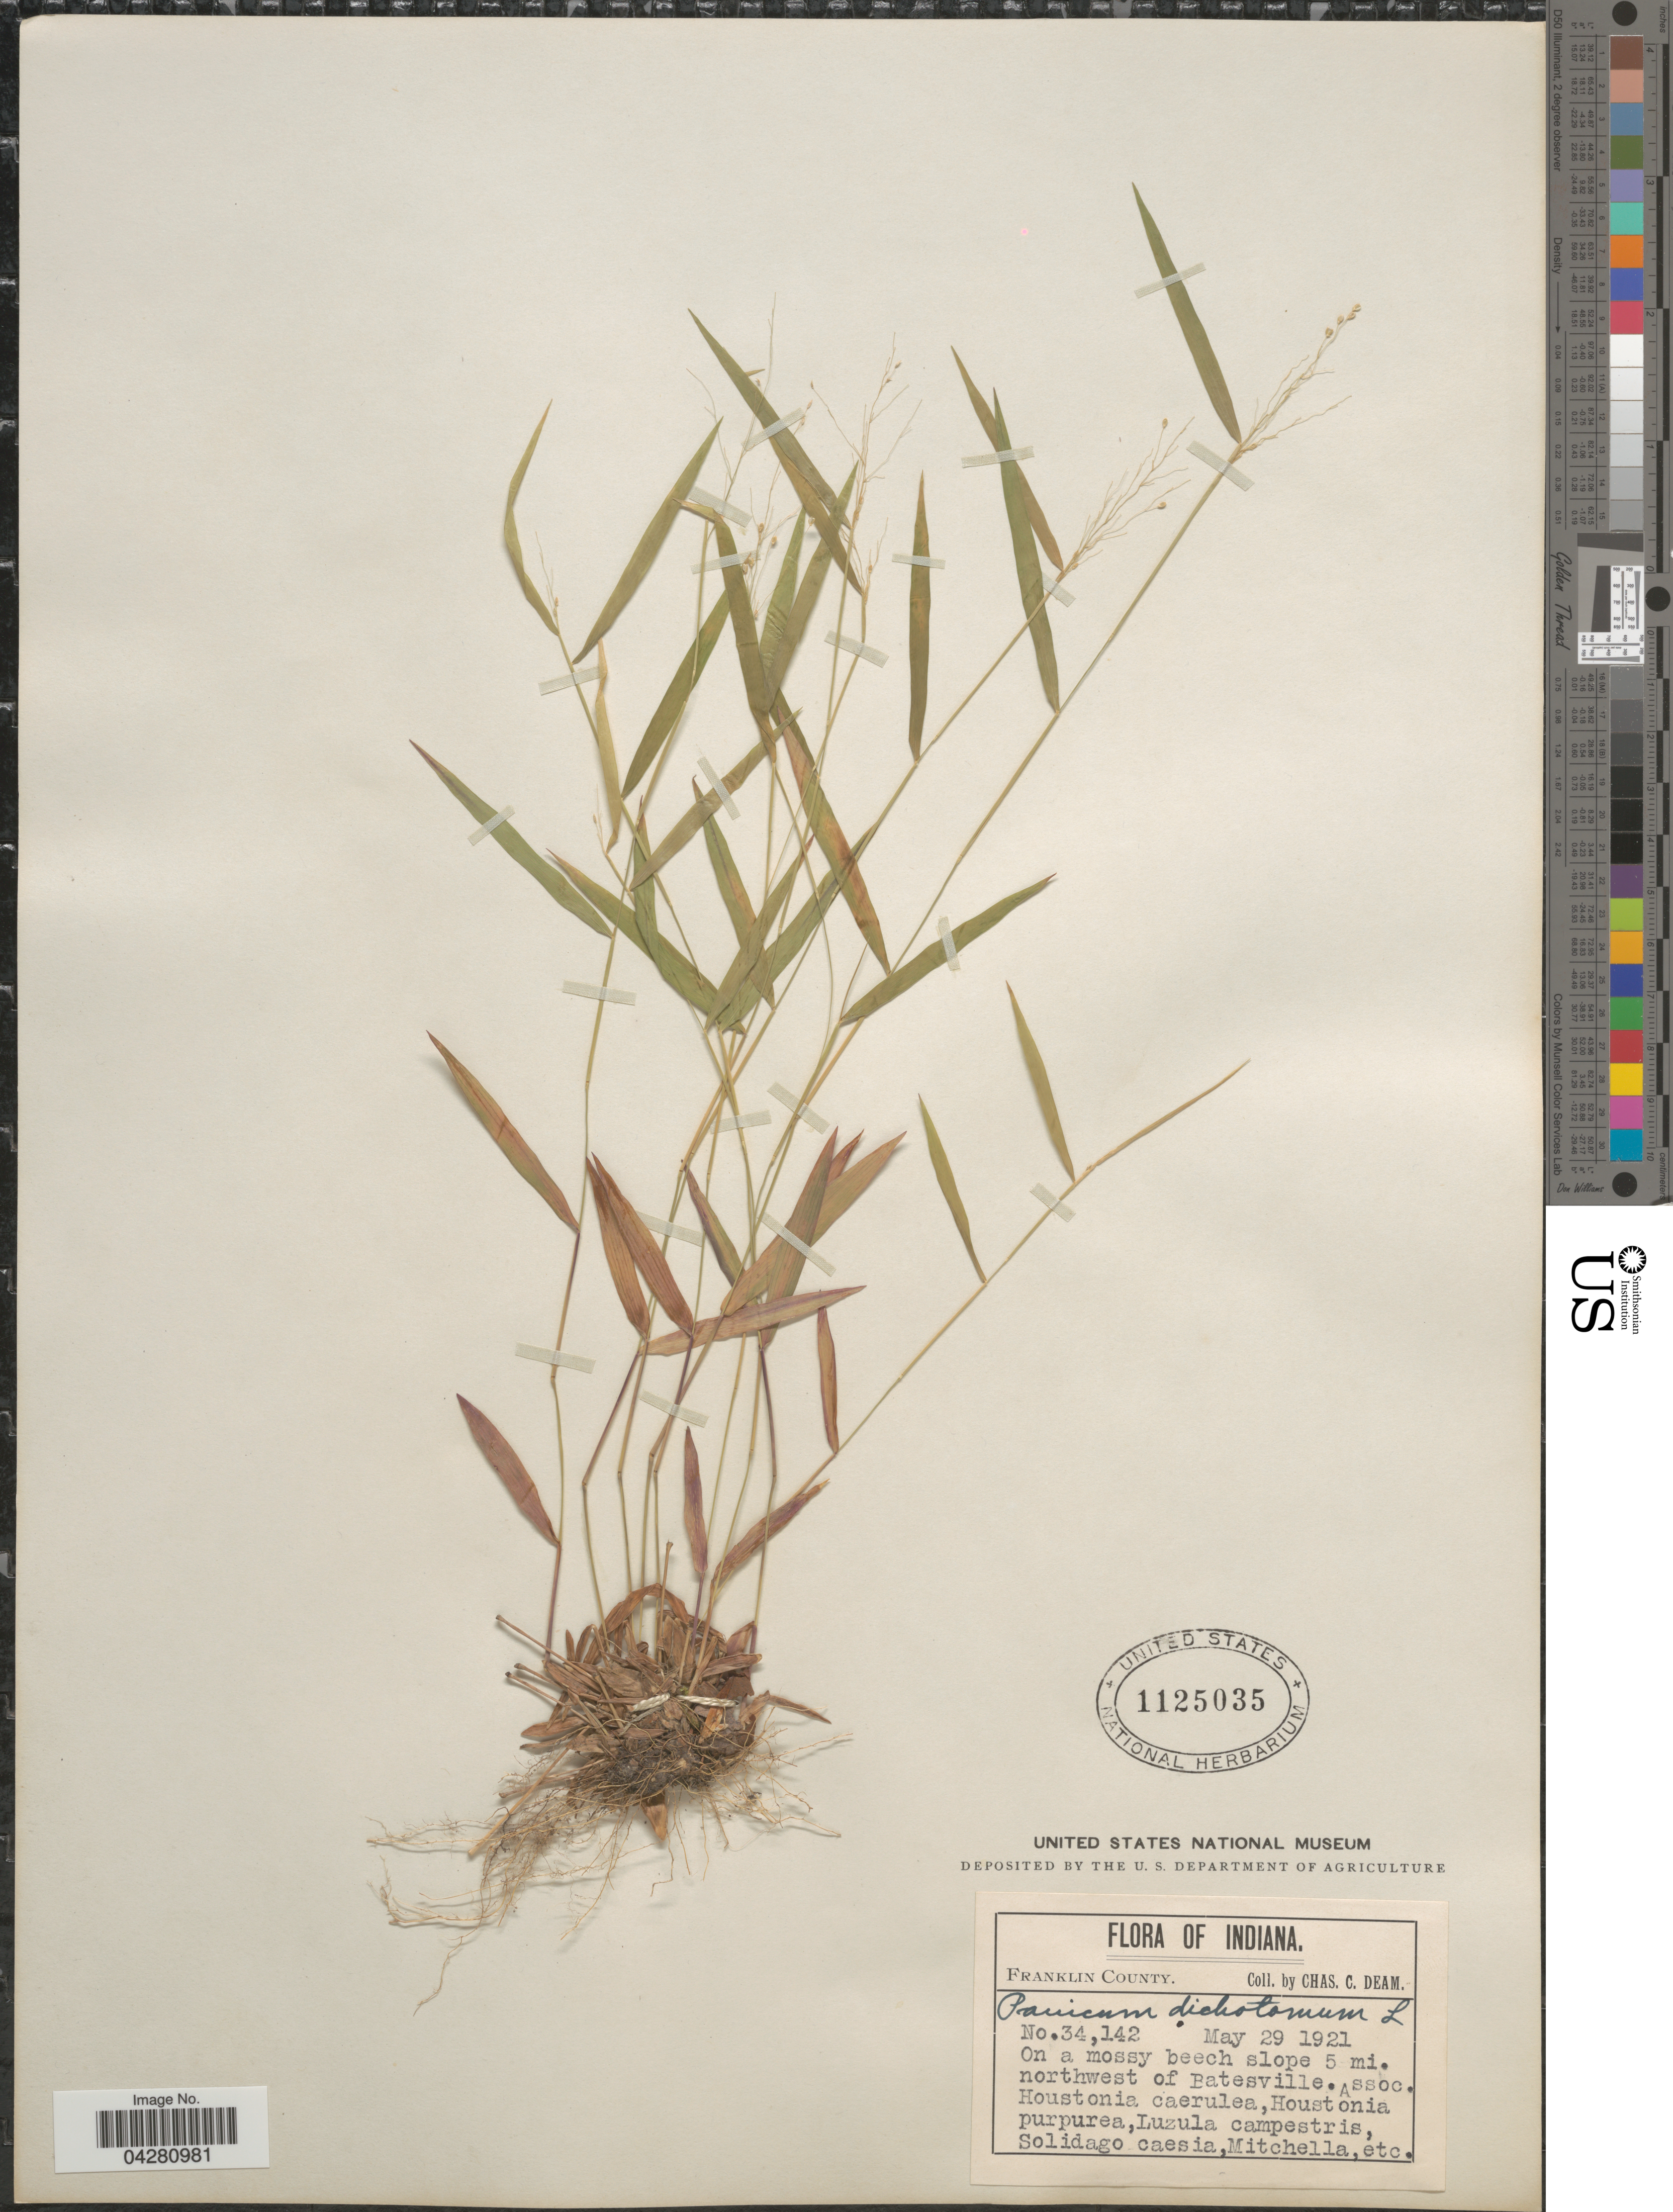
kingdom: Plantae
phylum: Tracheophyta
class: Liliopsida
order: Poales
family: Poaceae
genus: Dichanthelium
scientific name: Dichanthelium dichotomum var. dichotomum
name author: (L.) Gould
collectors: C. C. Deam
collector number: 34142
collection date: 1921-05-29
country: United States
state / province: Indiana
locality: Franklin County. On a mossy beech slope 5 mi. northwest of Batesville.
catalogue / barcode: US 1125035